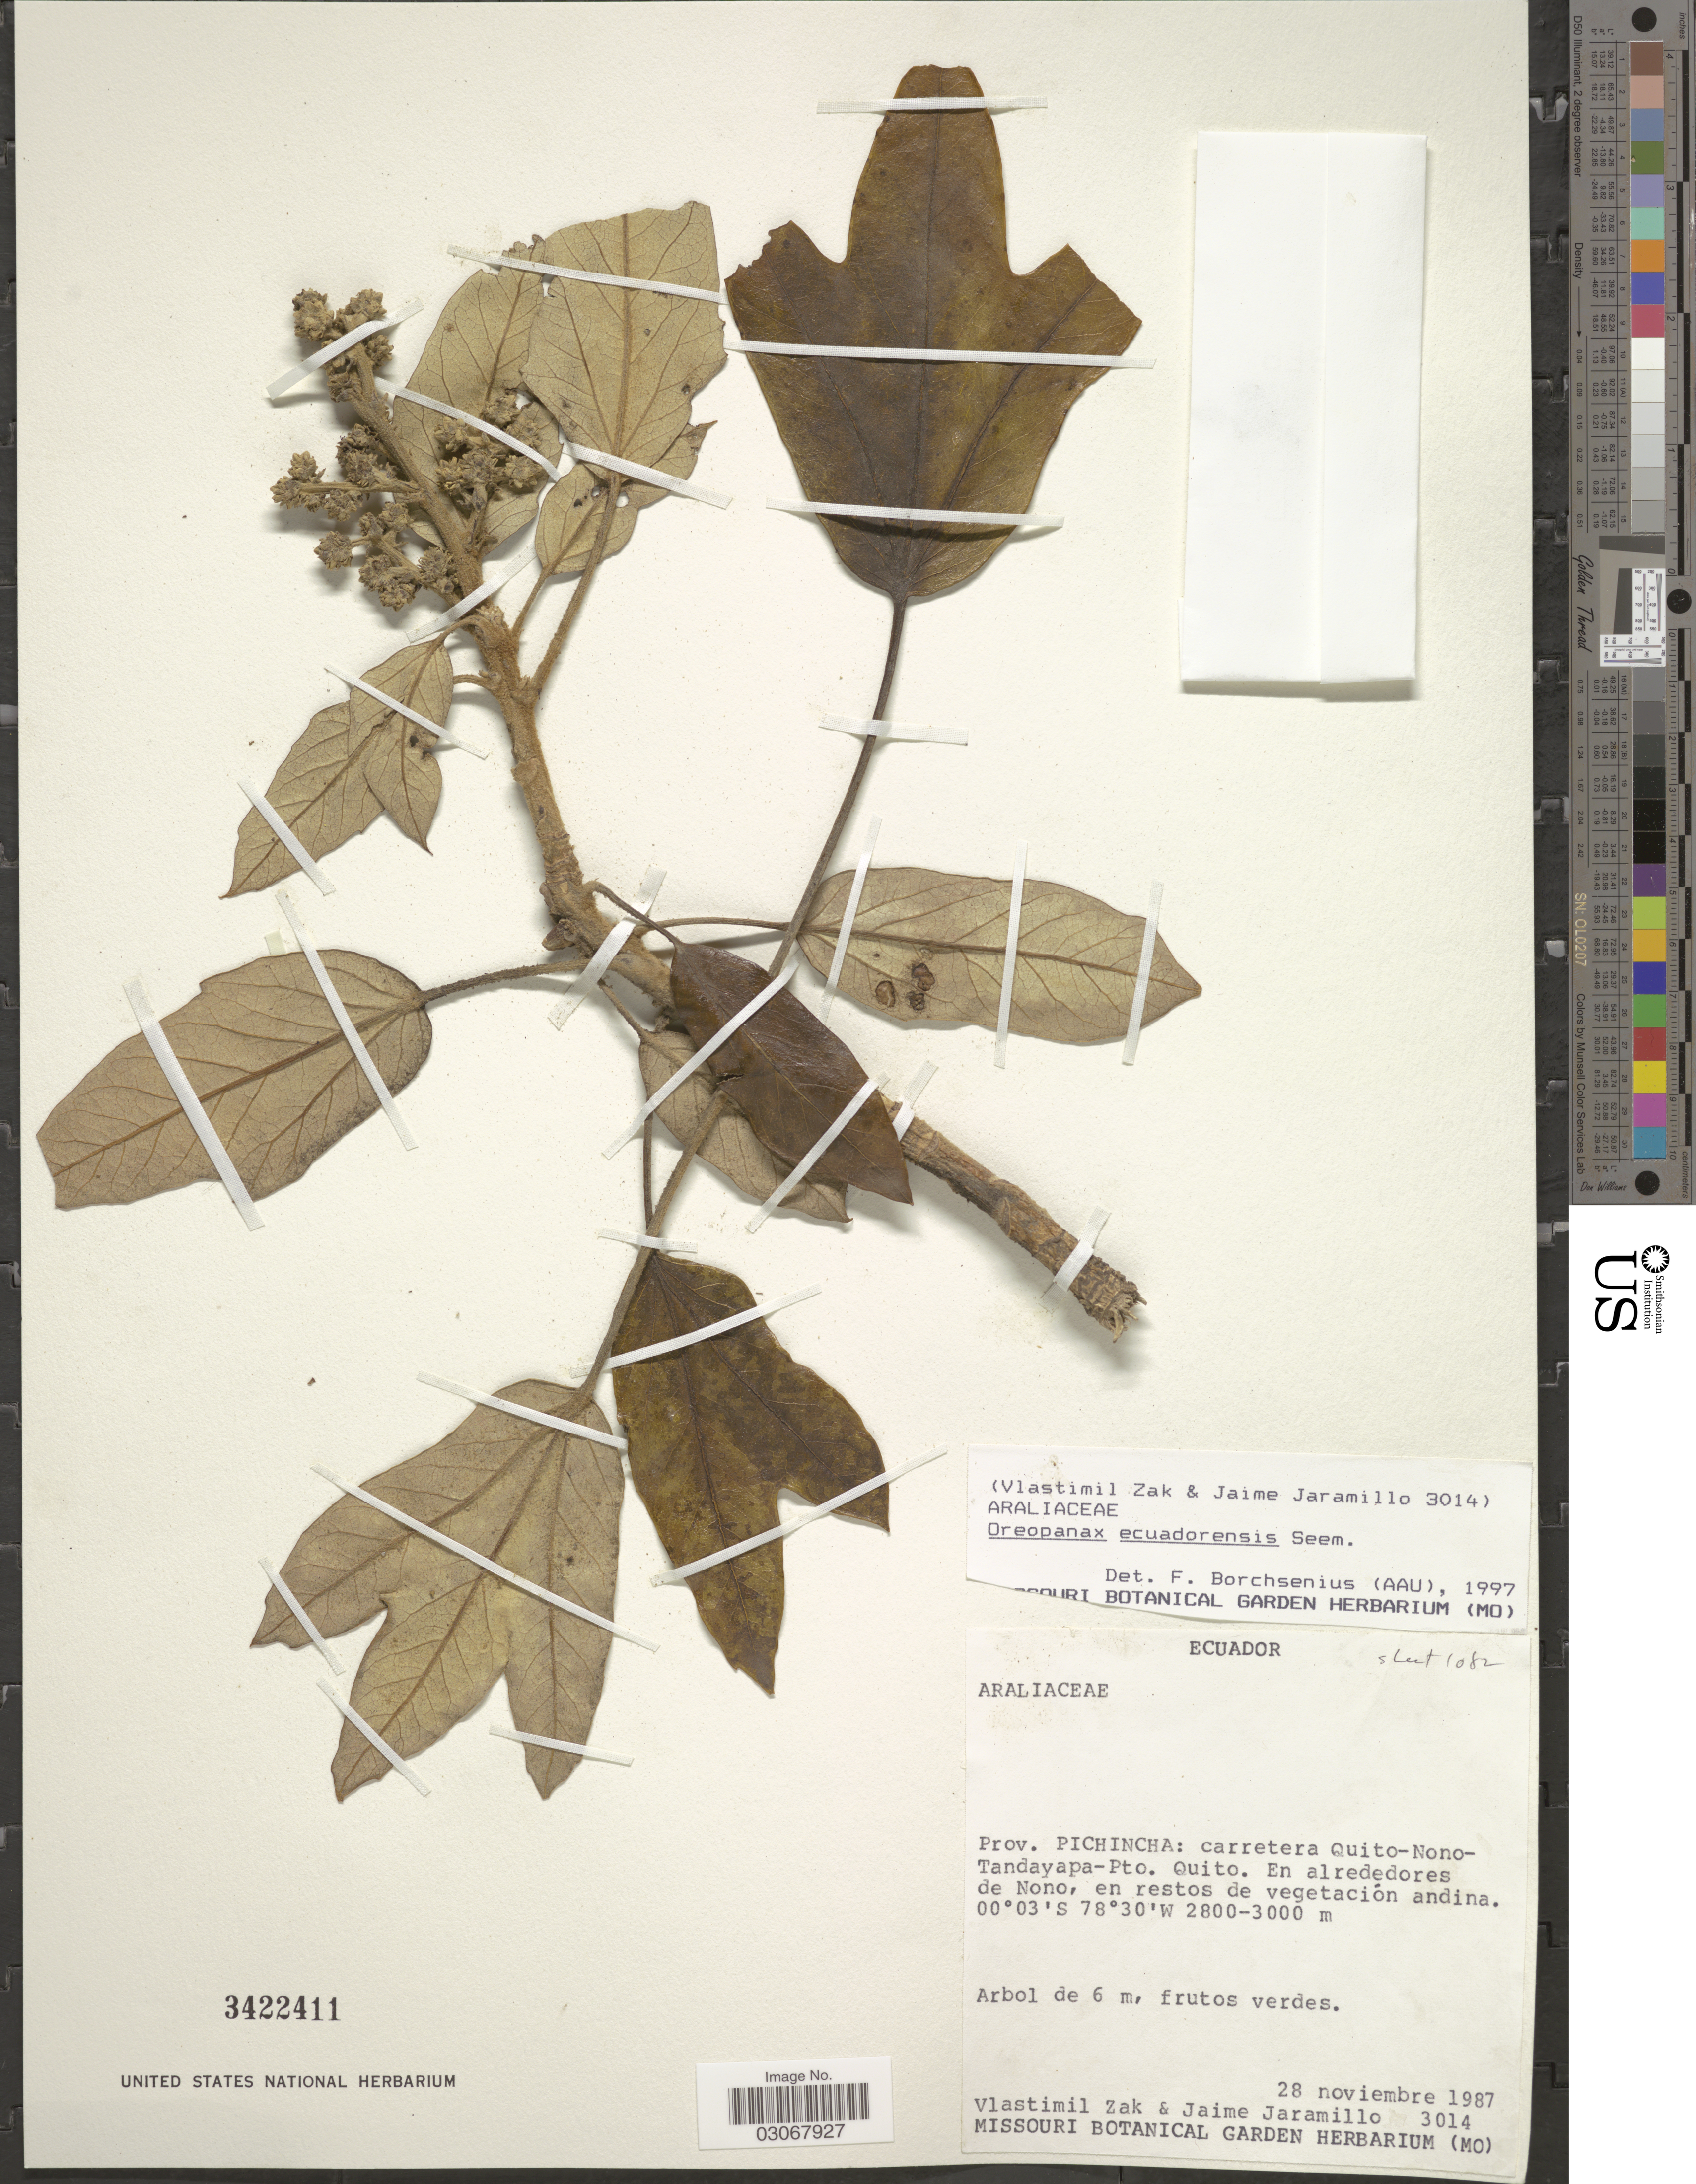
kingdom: Plantae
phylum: Tracheophyta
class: Magnoliopsida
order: Apiales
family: Araliaceae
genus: Oreopanax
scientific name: Oreopanax ecuadoriensis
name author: Seem.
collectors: V. Zak & J. Jaramillo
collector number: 3014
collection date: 1987-11-28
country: Ecuador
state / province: Pichincha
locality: Carretera Quito-Nono-Tandayapa-Pto. Quito. En alrededores de Nono, en restos de vegetación andina.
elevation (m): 2800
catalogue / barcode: US 3422411